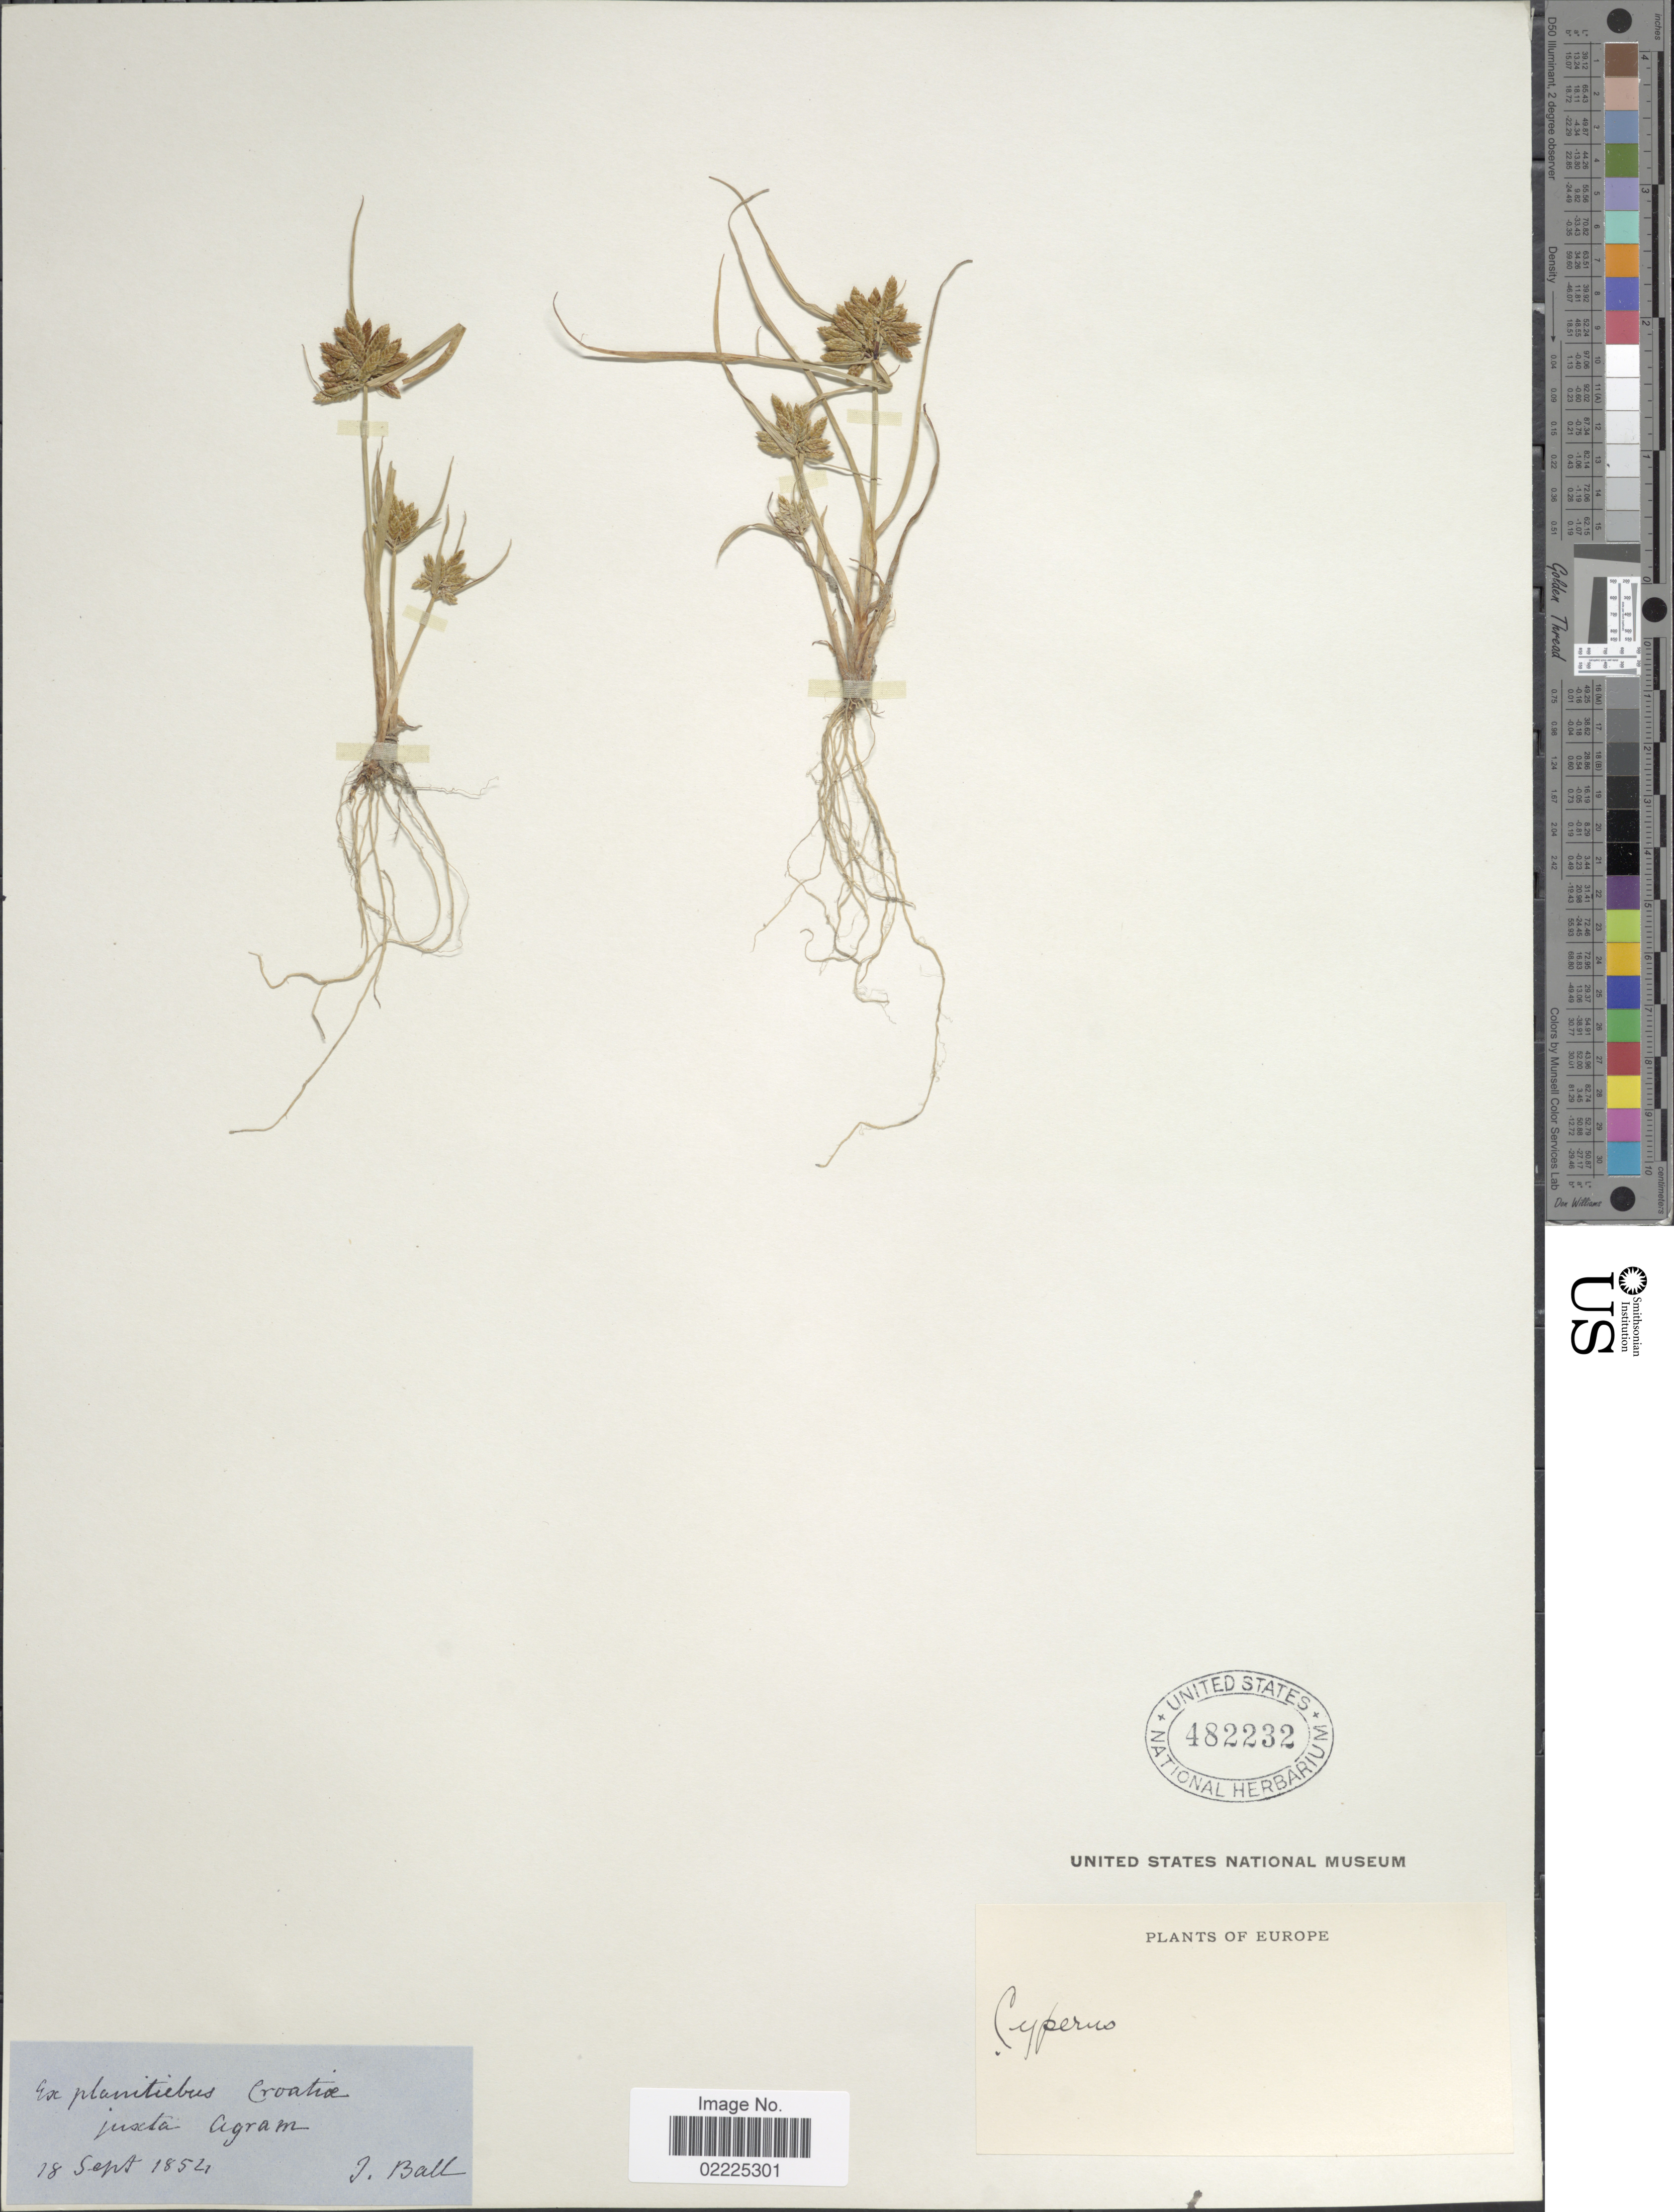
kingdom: Plantae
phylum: Tracheophyta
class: Liliopsida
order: Poales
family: Cyperaceae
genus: Cyperus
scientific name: Cyperus flavescens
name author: L.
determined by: Strong, Mark T., (BOT), Smithsonian Institution - National Museum of Natural History (UNITED STATES)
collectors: J. Ball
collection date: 1854-09-18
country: Croatia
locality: Juxta Agram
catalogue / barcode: US 482232